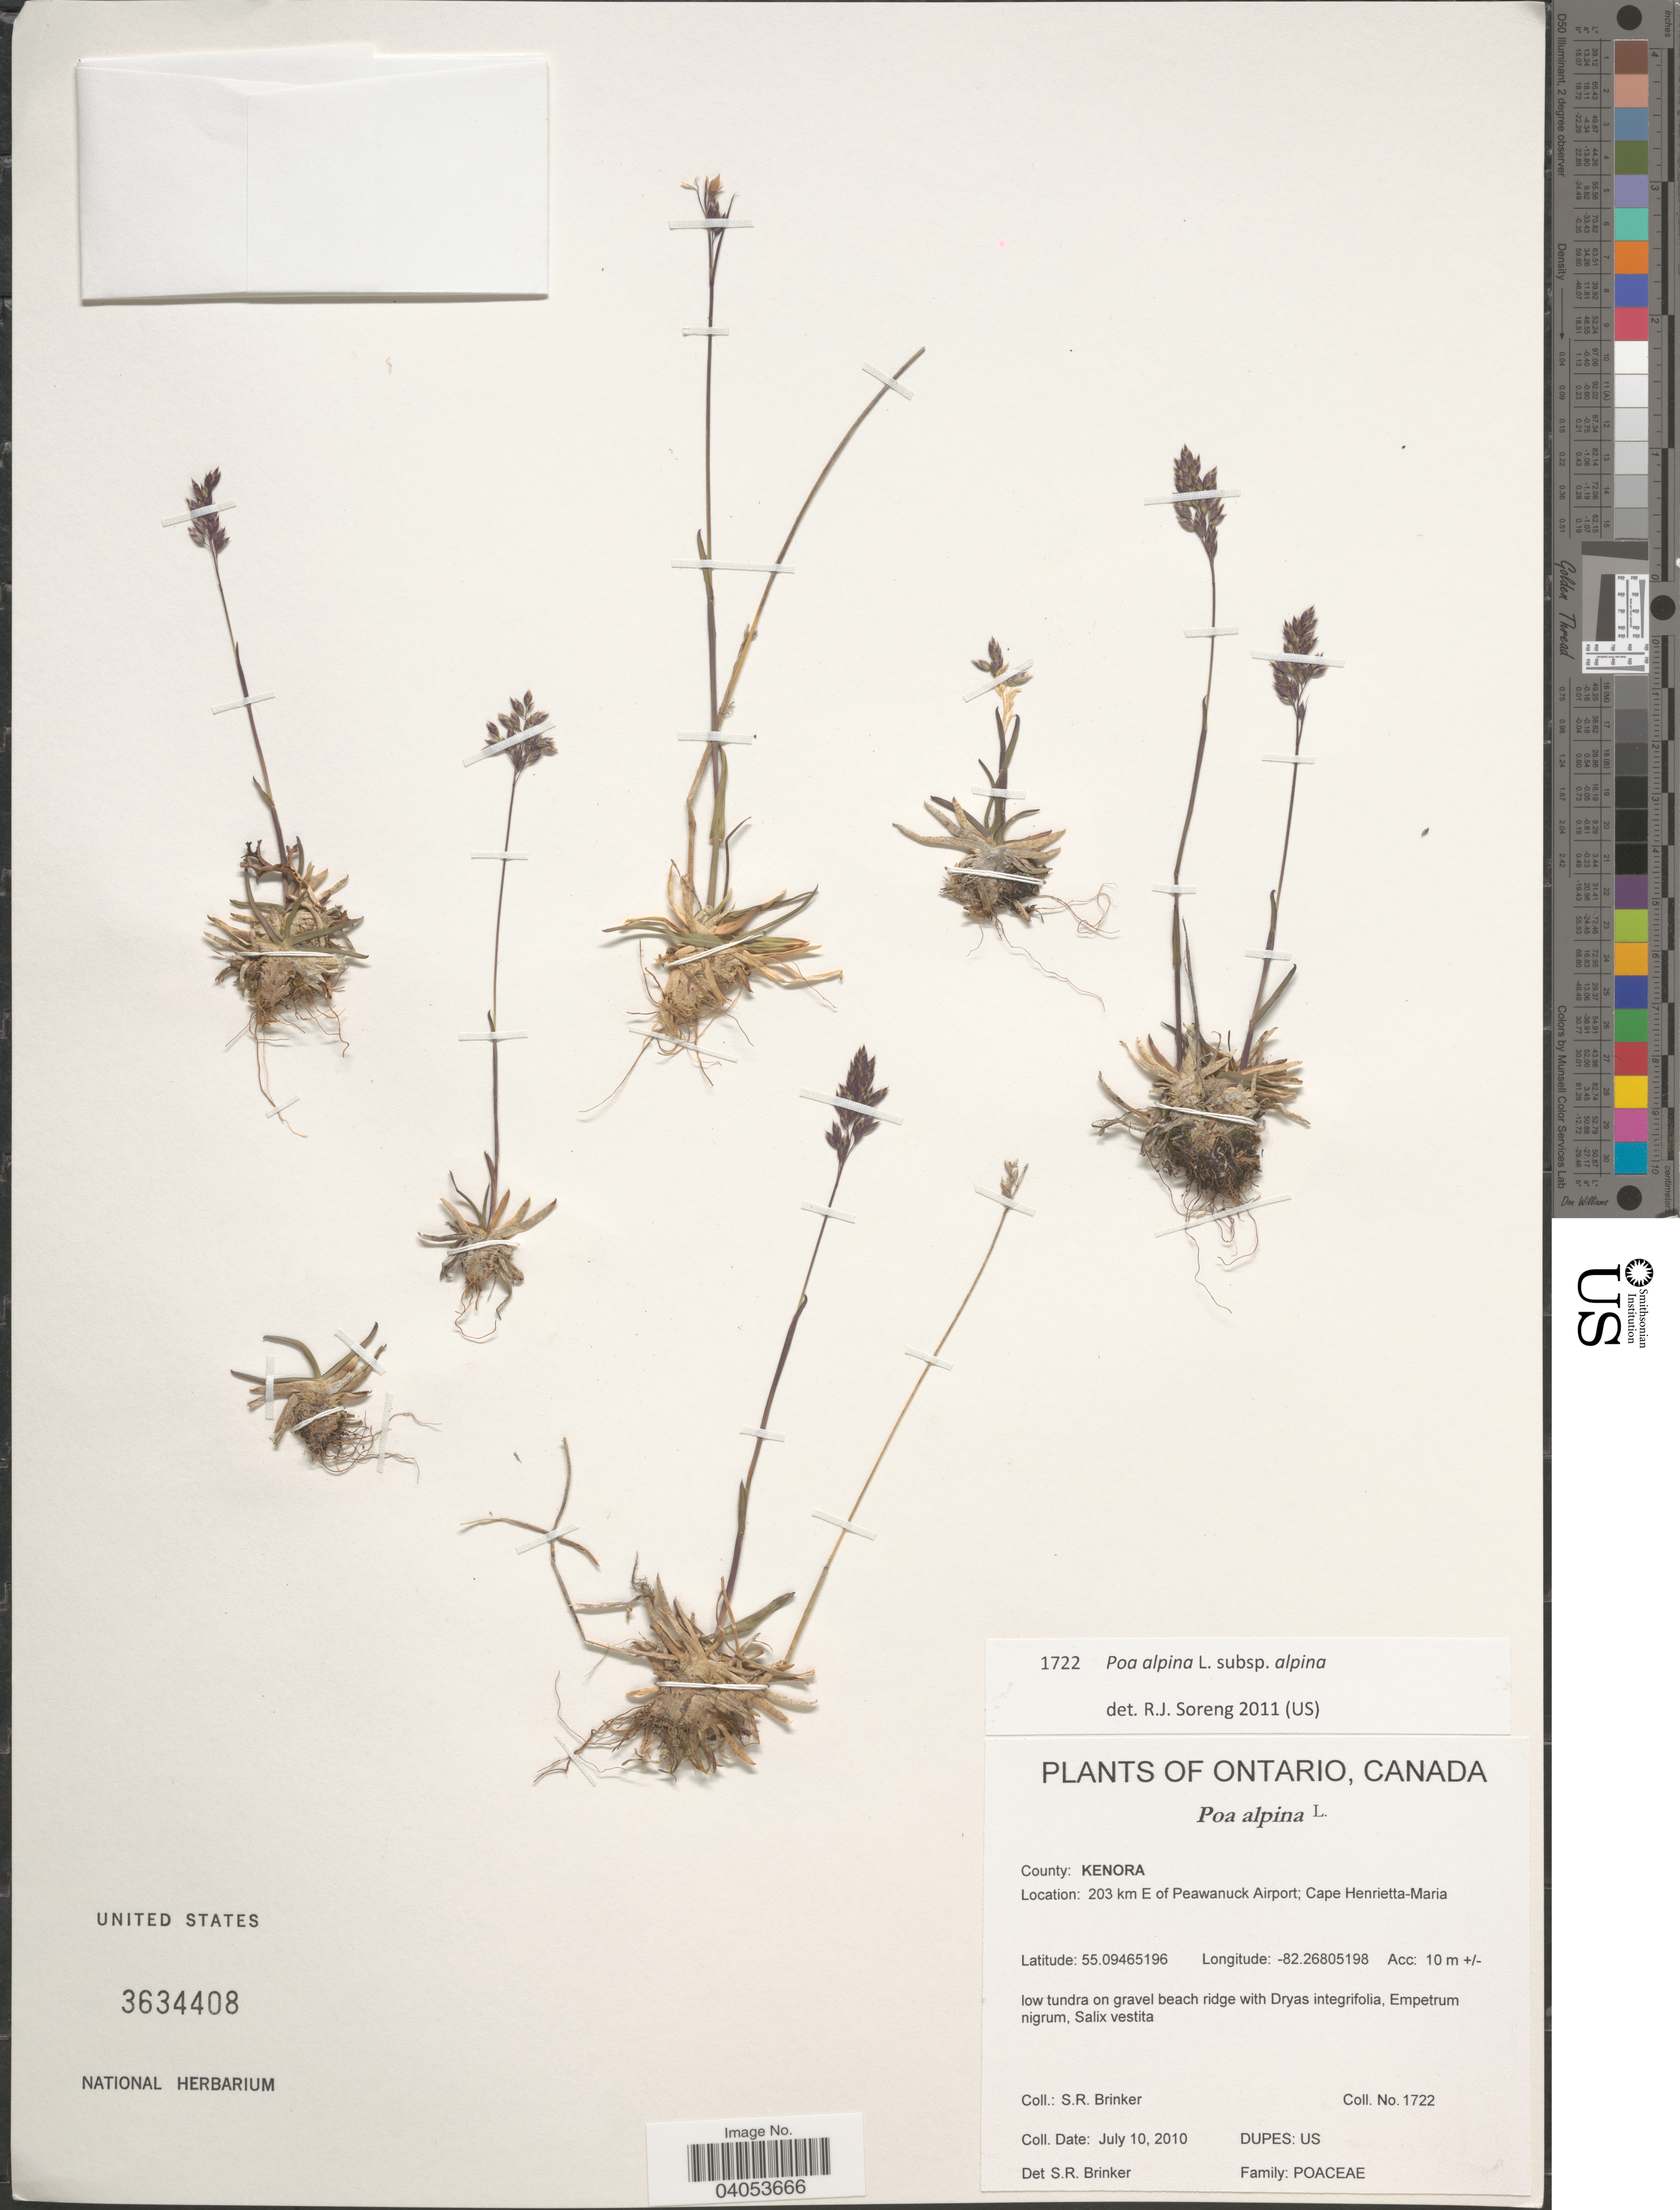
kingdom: Plantae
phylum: Tracheophyta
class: Liliopsida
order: Poales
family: Poaceae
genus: Poa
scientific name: Poa alpina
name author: L.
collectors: S. Brinker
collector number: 1722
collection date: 2010-07-10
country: Canada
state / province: Ontario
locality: County: Kenora. 203 km E of Peawanuck Airport; Cape Henrietta-Maria.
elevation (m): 10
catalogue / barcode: US 3634408